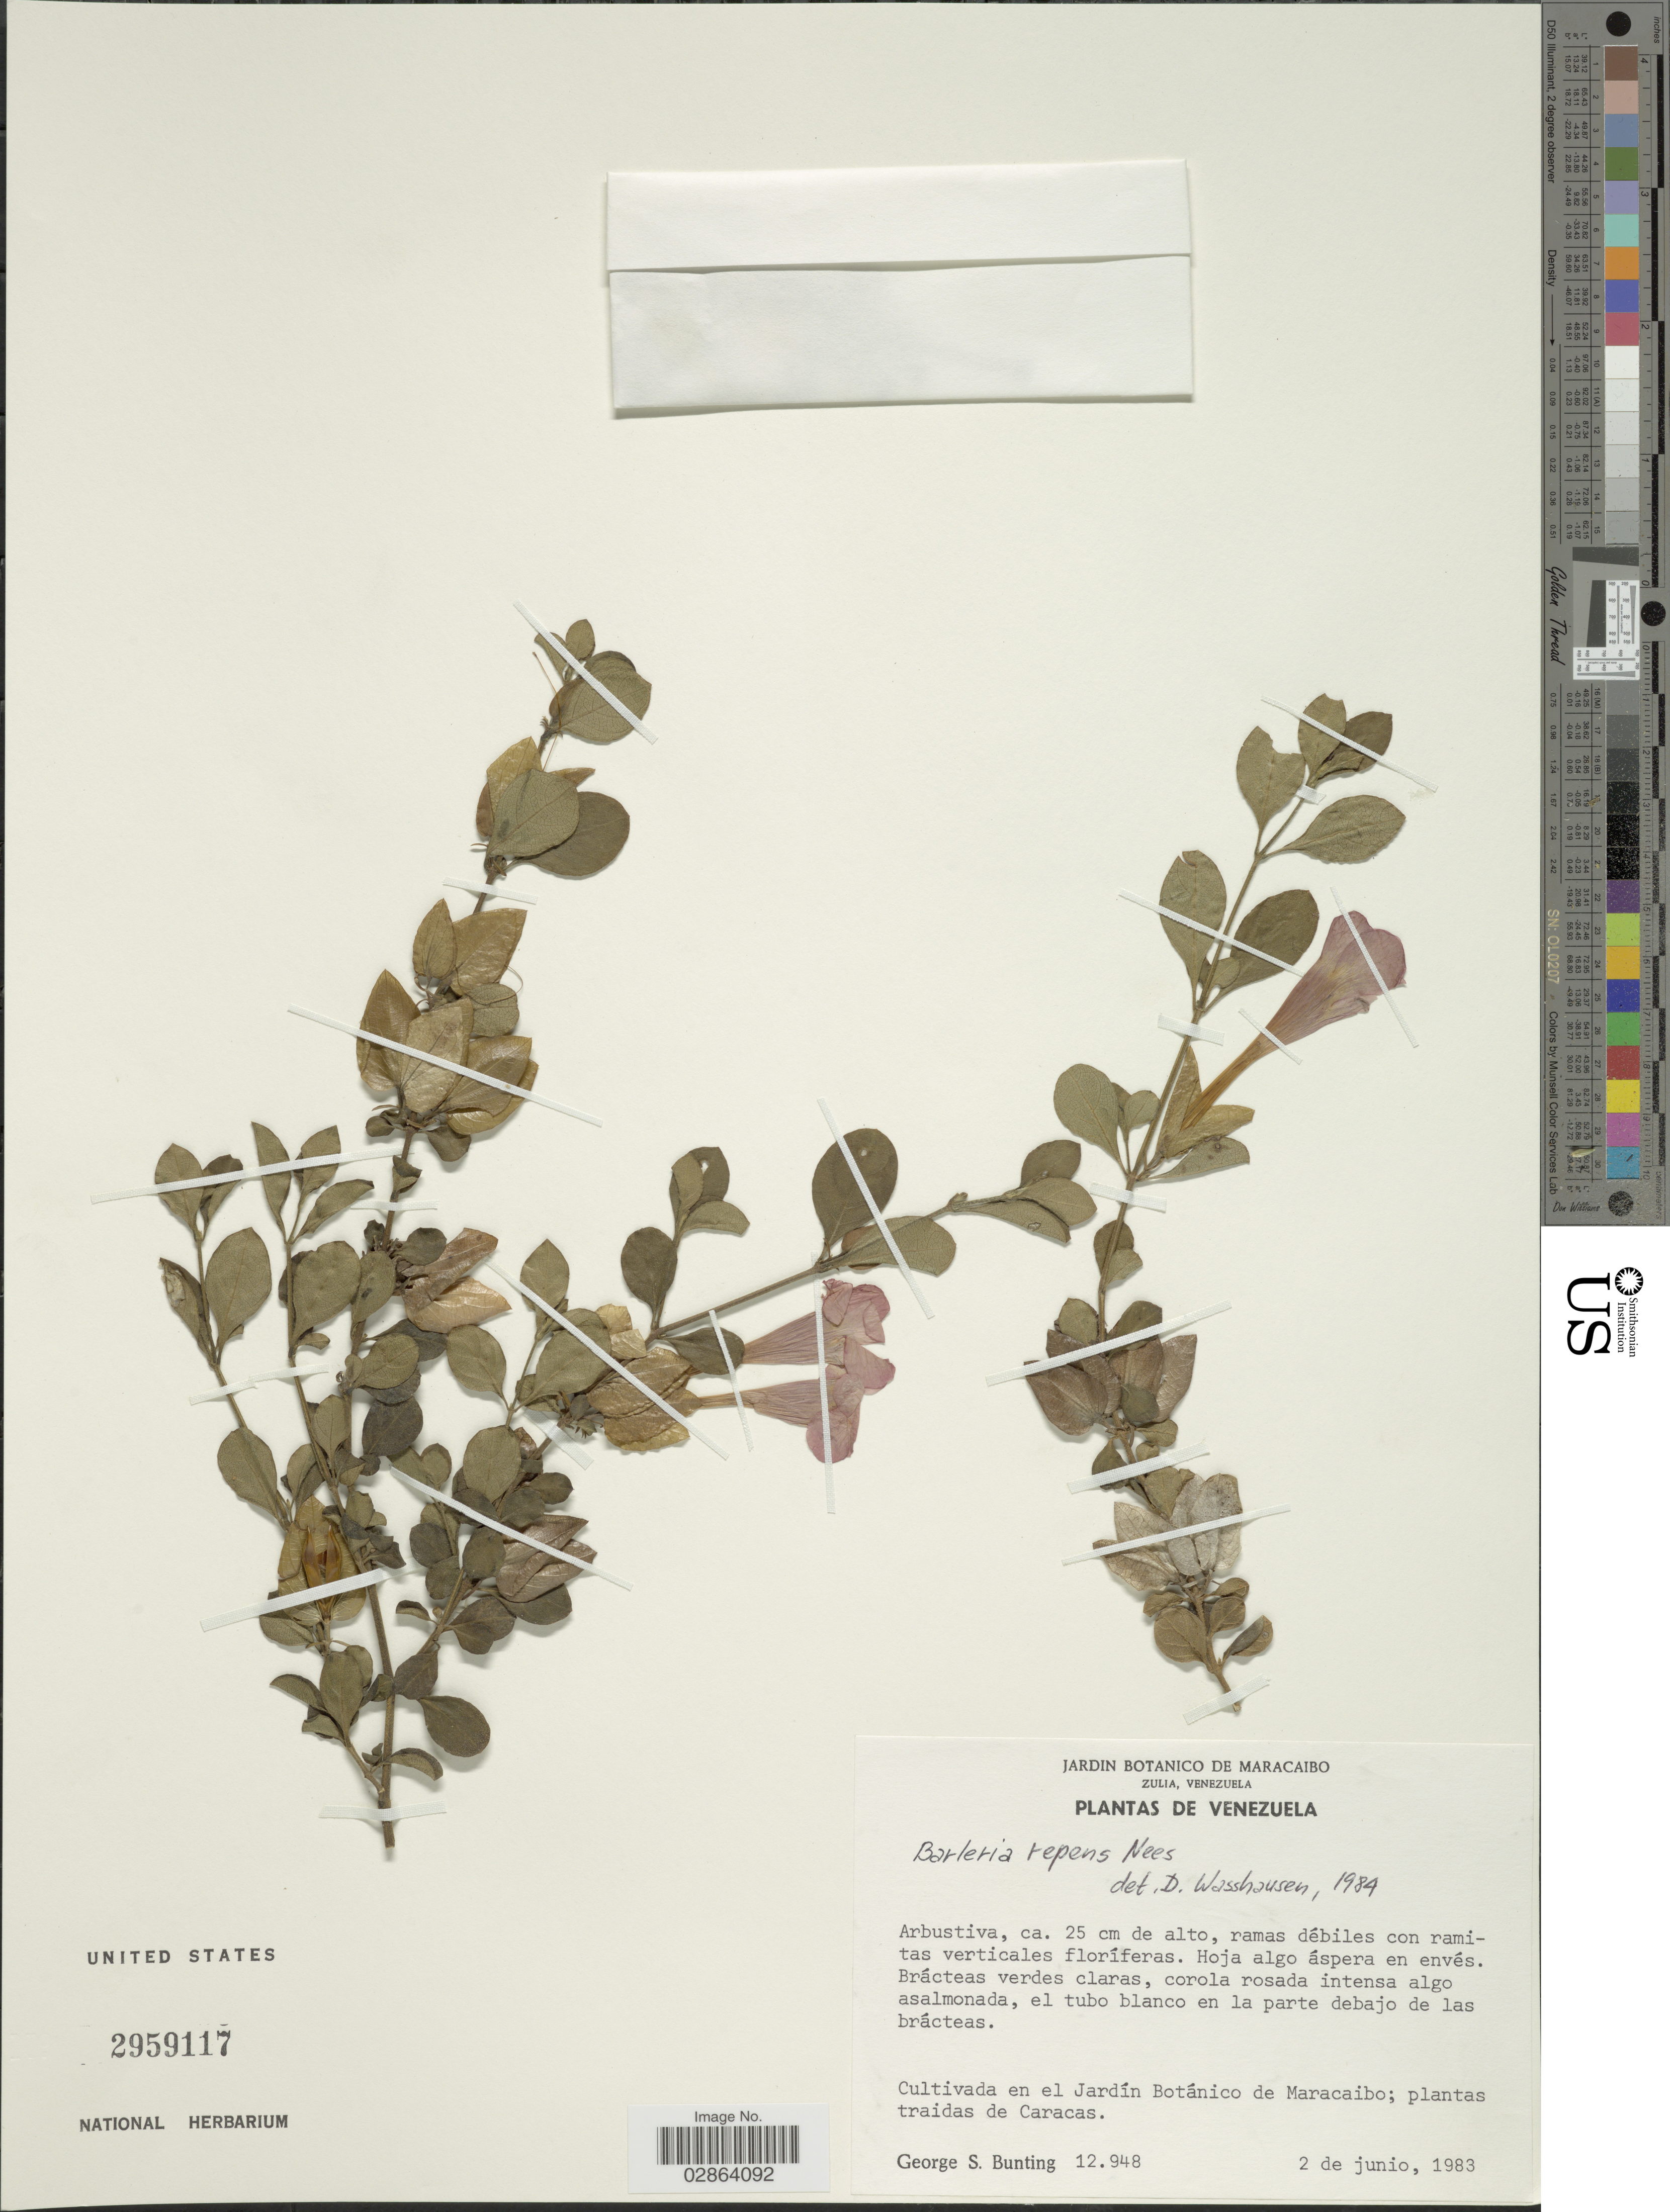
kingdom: Plantae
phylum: Tracheophyta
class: Magnoliopsida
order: Lamiales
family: Acanthaceae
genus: Barleria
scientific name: Barleria repens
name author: Nees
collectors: G. S. Bunting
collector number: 12948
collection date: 1983-06-02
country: Venezuela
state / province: Zulia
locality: Cultivada en el Jardín Botánicode Maracaibo.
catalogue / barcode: US 2959117